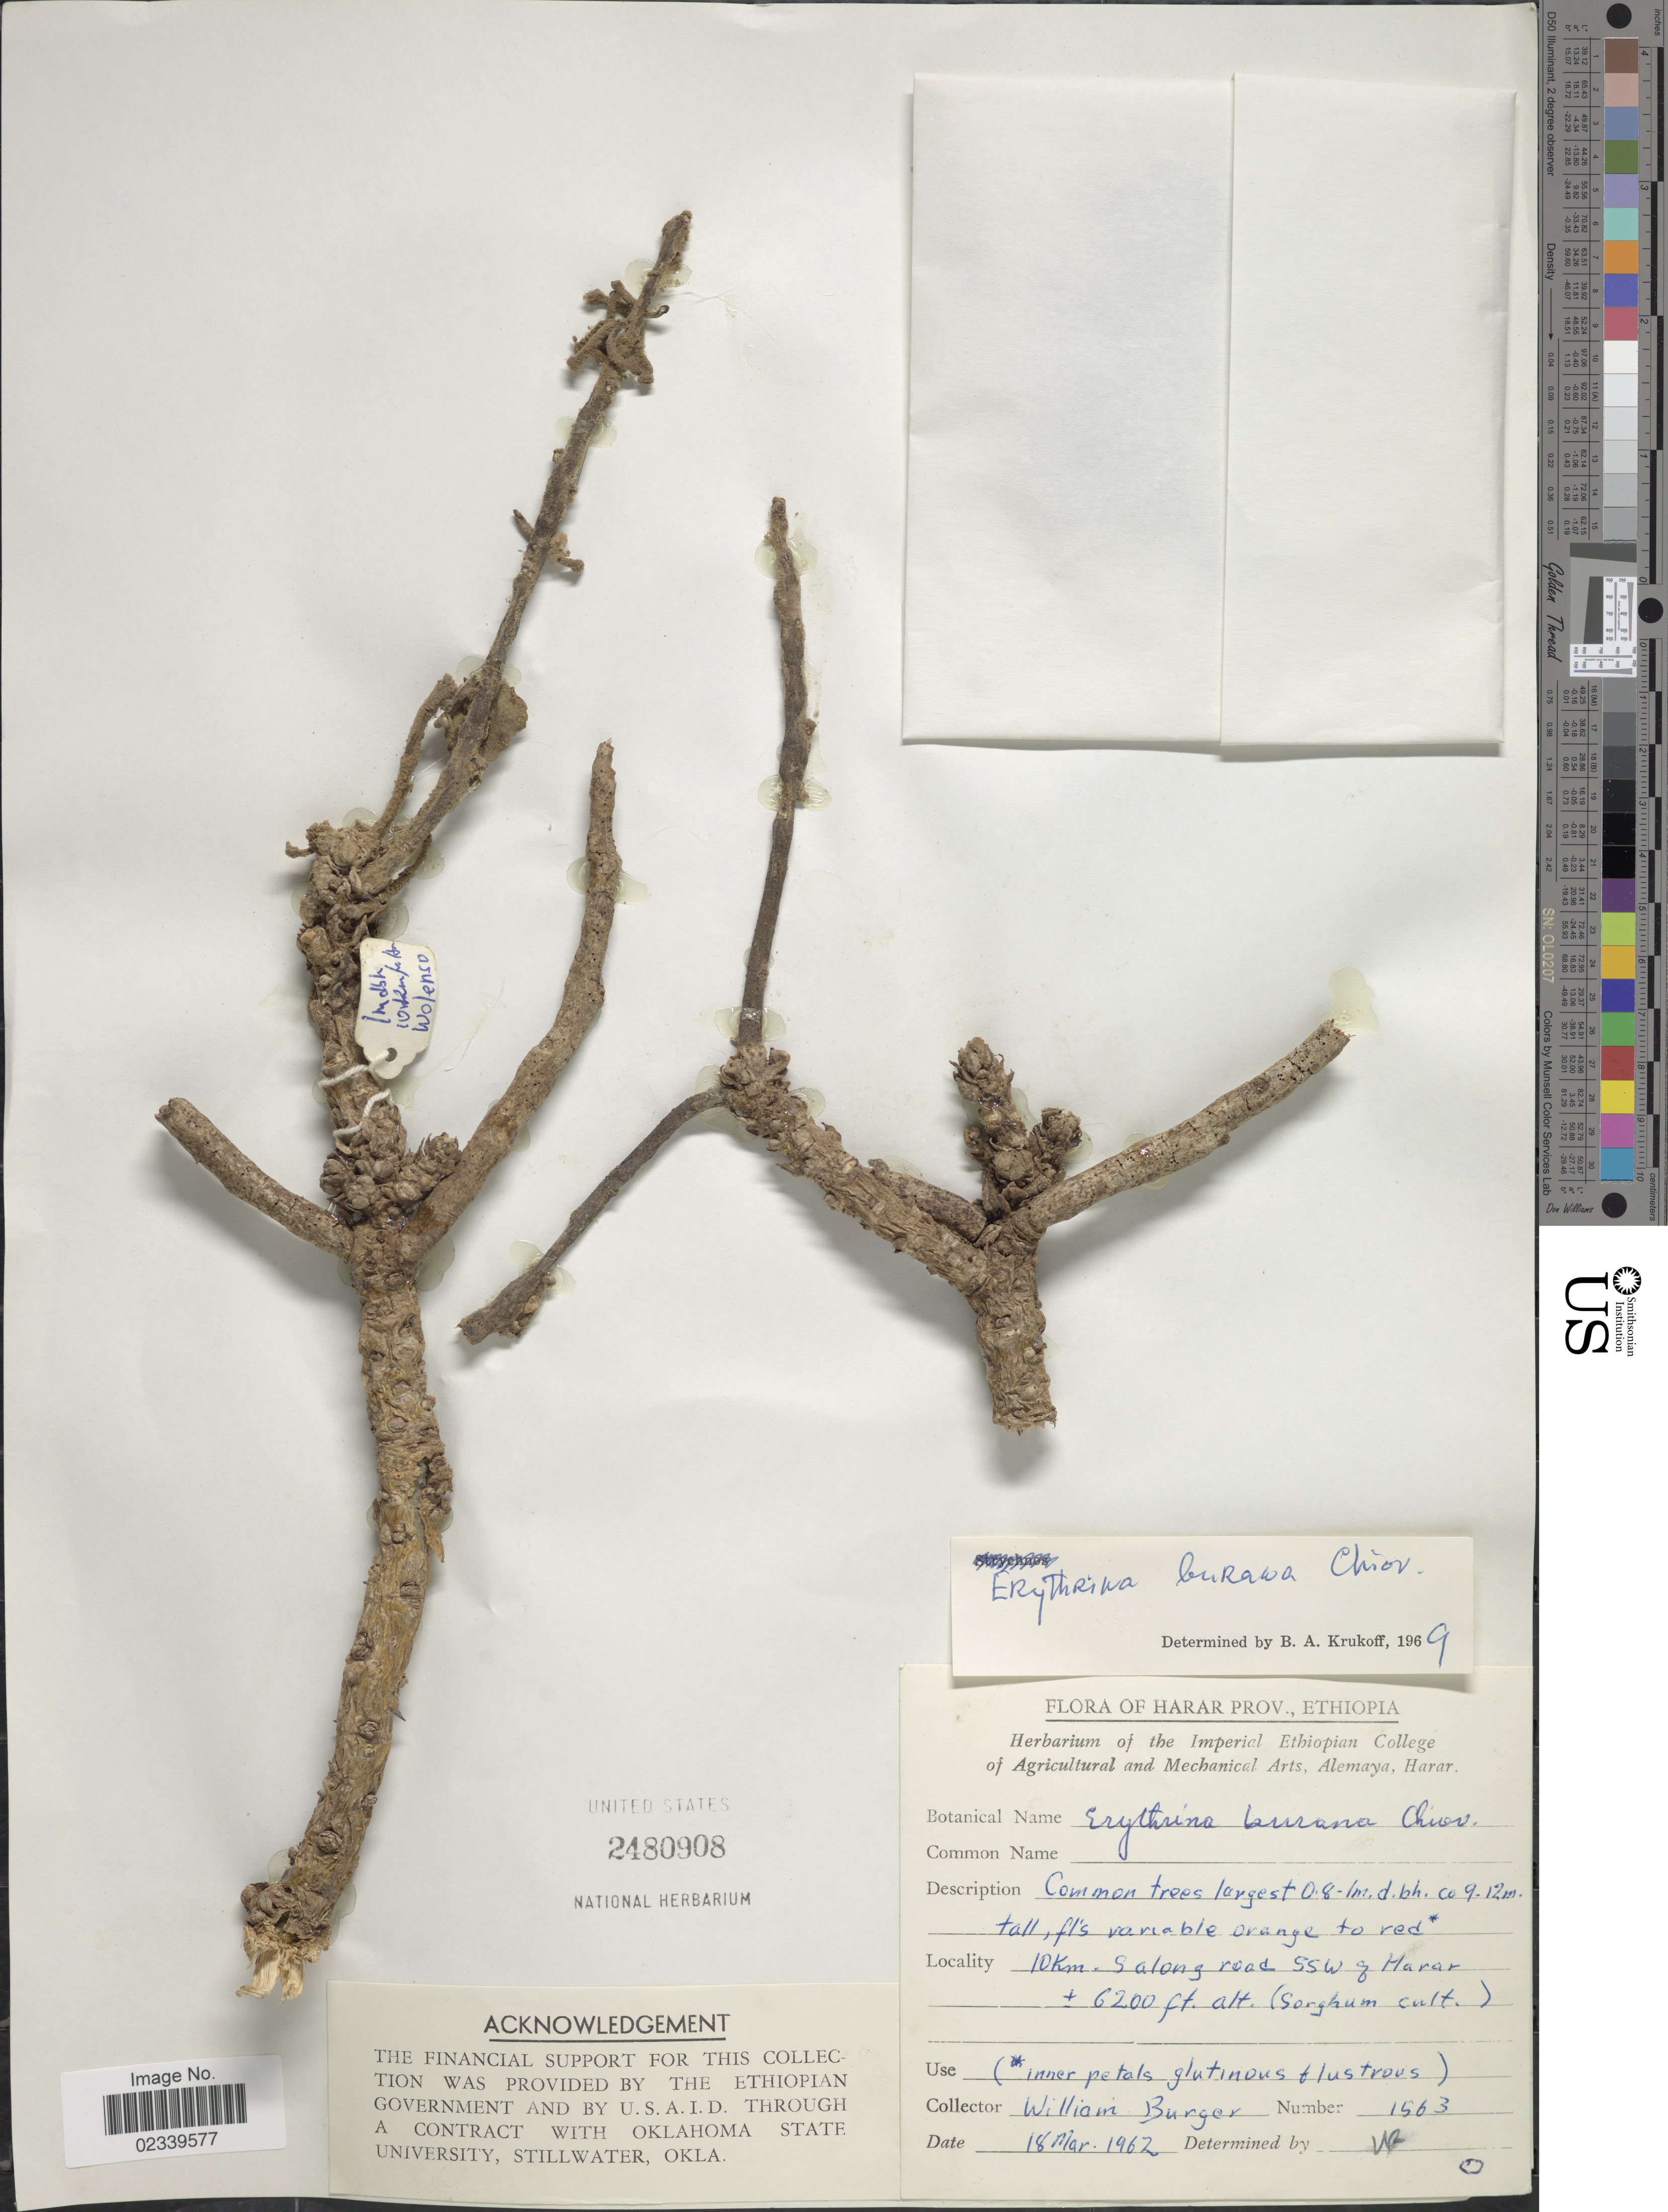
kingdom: Plantae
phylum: Tracheophyta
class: Magnoliopsida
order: Fabales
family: Fabaceae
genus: Erythrina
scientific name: Erythrina burana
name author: Chiov.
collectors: W. Burger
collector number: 1563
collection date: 1962-03-18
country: Ethiopia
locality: Harar Prov. Ethiopia, 10km. S along road SSW of Harar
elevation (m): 1890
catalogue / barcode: US 2480908